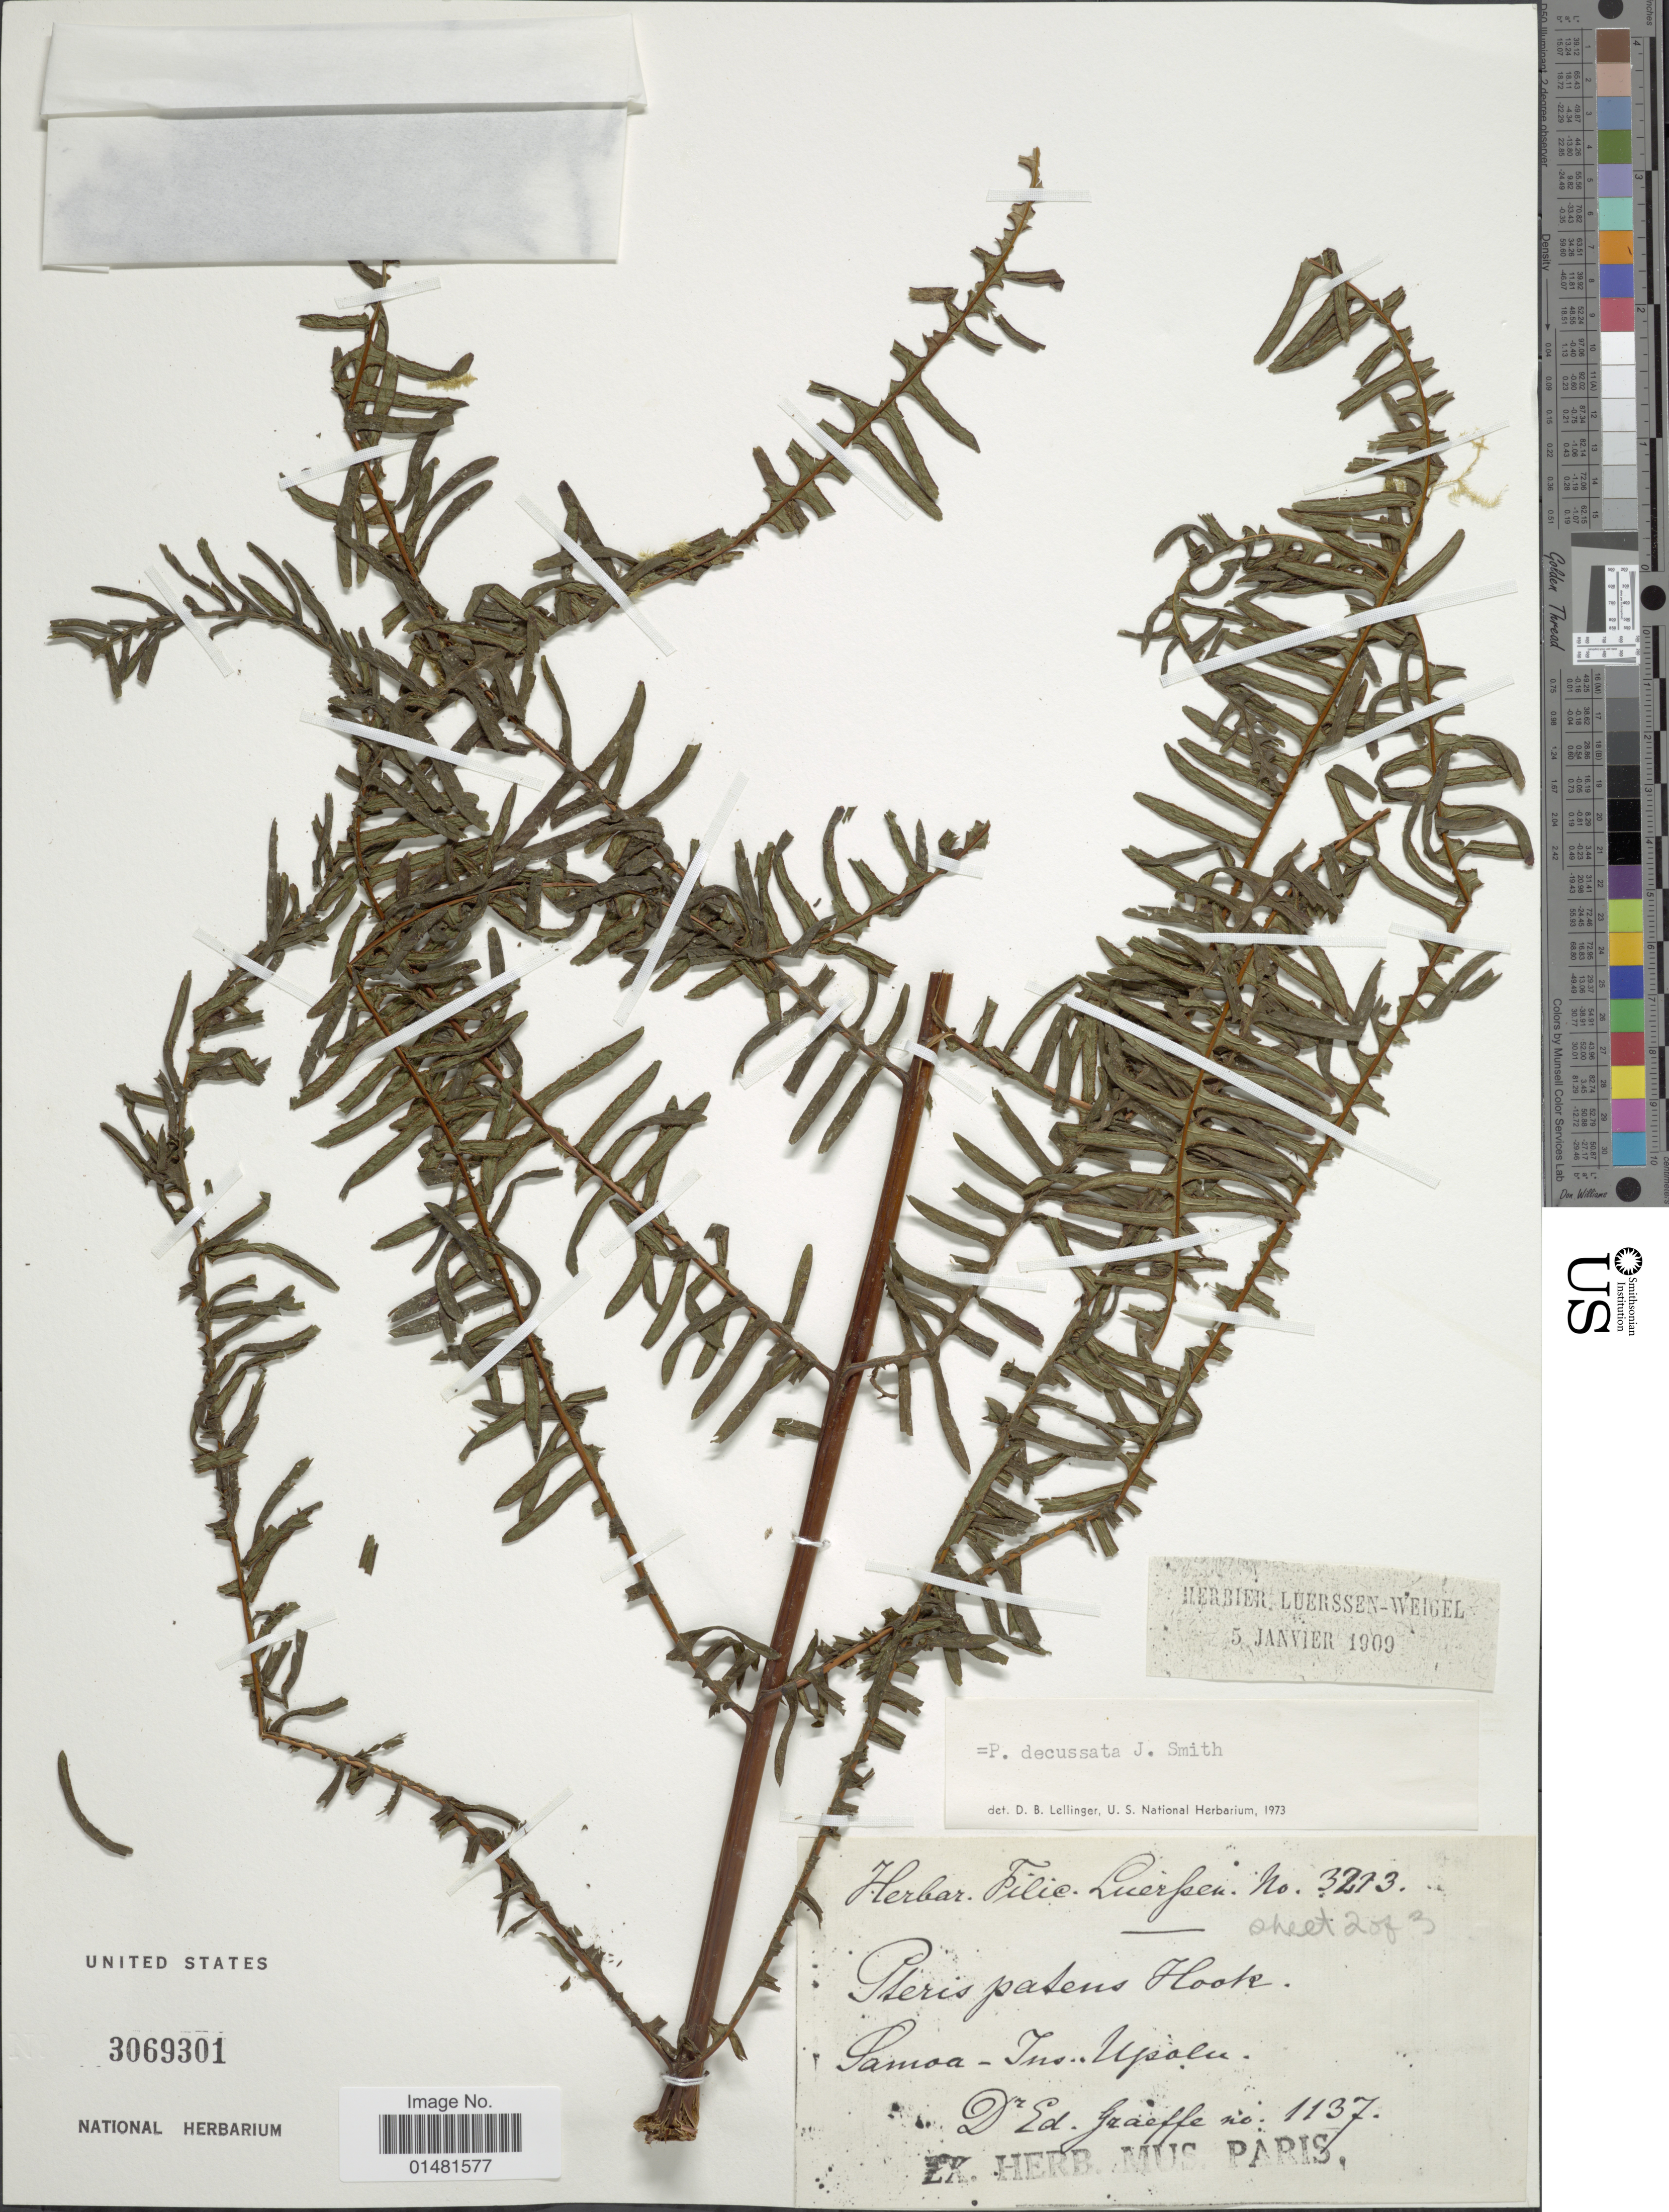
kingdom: Plantae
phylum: Tracheophyta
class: Polypodiopsida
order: Polypodiales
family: Pteridaceae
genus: Pteris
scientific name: Pteris decussata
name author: J. Sm.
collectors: E. Graeffe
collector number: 1137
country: Samoa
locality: Ins. Upolu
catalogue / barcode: US 3069301